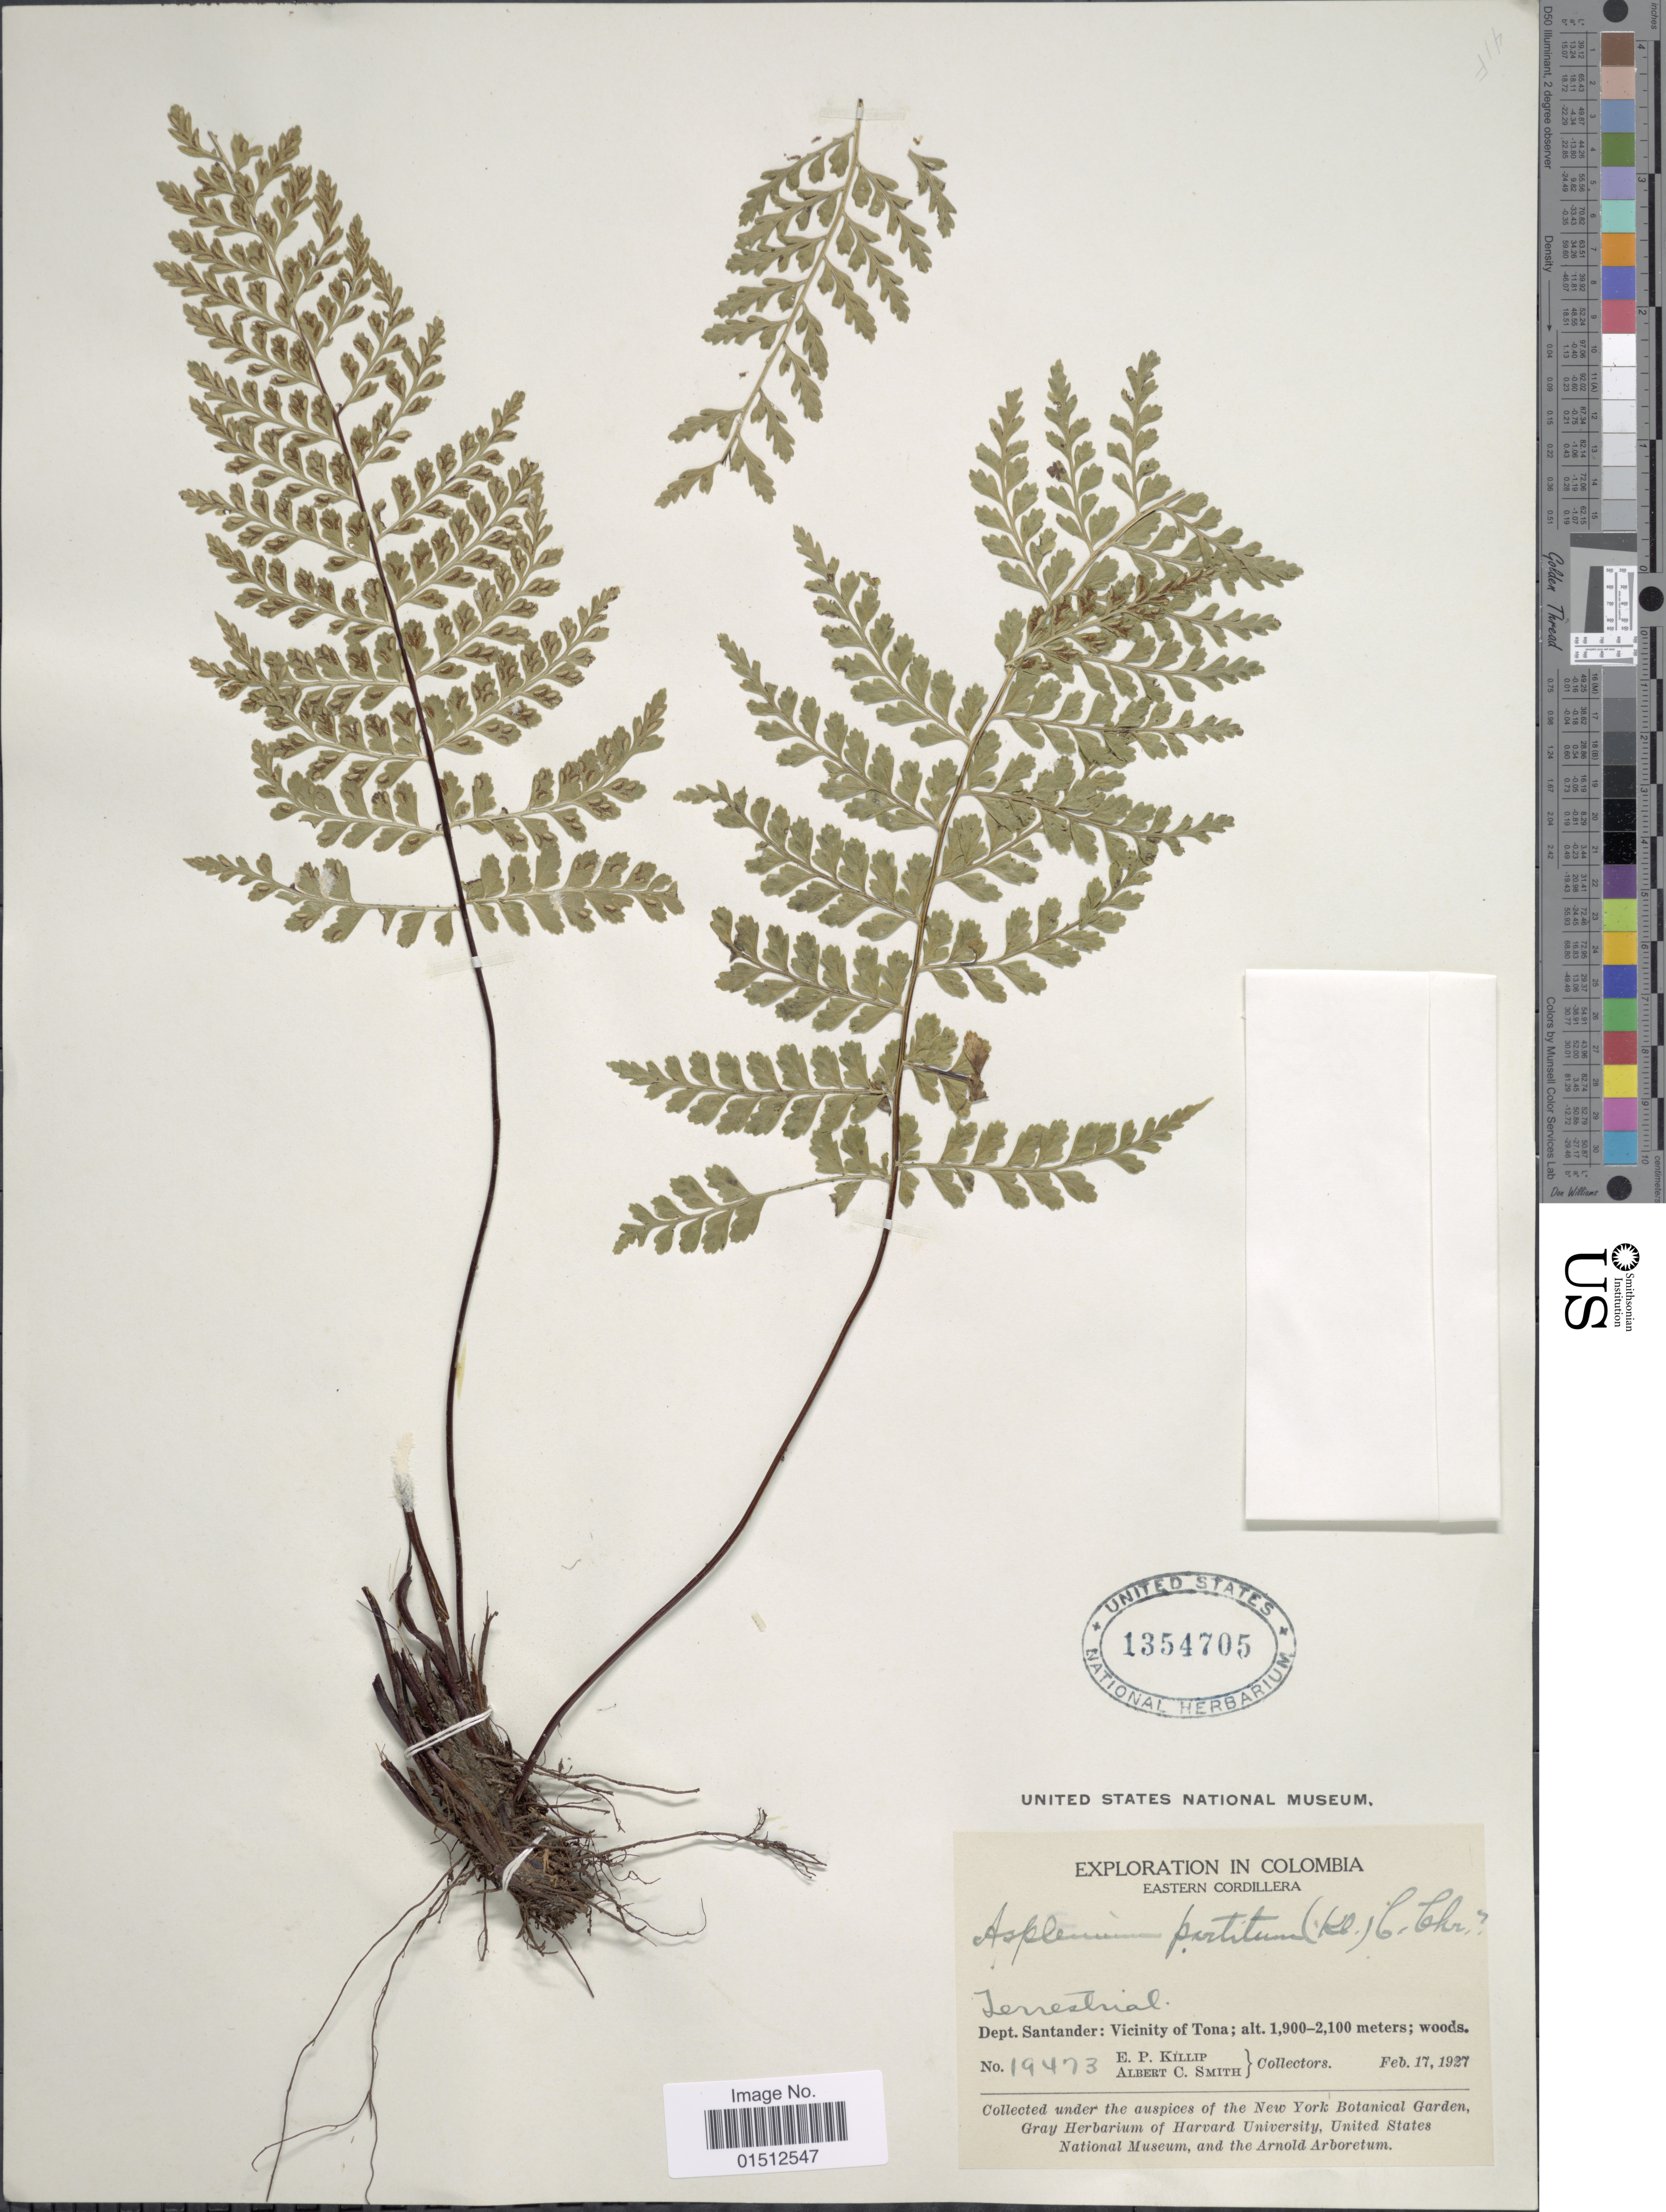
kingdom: Plantae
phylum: Tracheophyta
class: Polypodiopsida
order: Polypodiales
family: Aspleniaceae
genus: Asplenium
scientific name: Asplenium radicans var. partitum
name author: (Klotzsch) Hieron.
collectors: E. P. Killip & A. C. Smith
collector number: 19473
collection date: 1927-02-17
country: Colombia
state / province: Santander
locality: Colombia, Eastern Cordillera, Dept. Santander: Vicinity of Tona.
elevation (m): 1900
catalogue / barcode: US 1354705